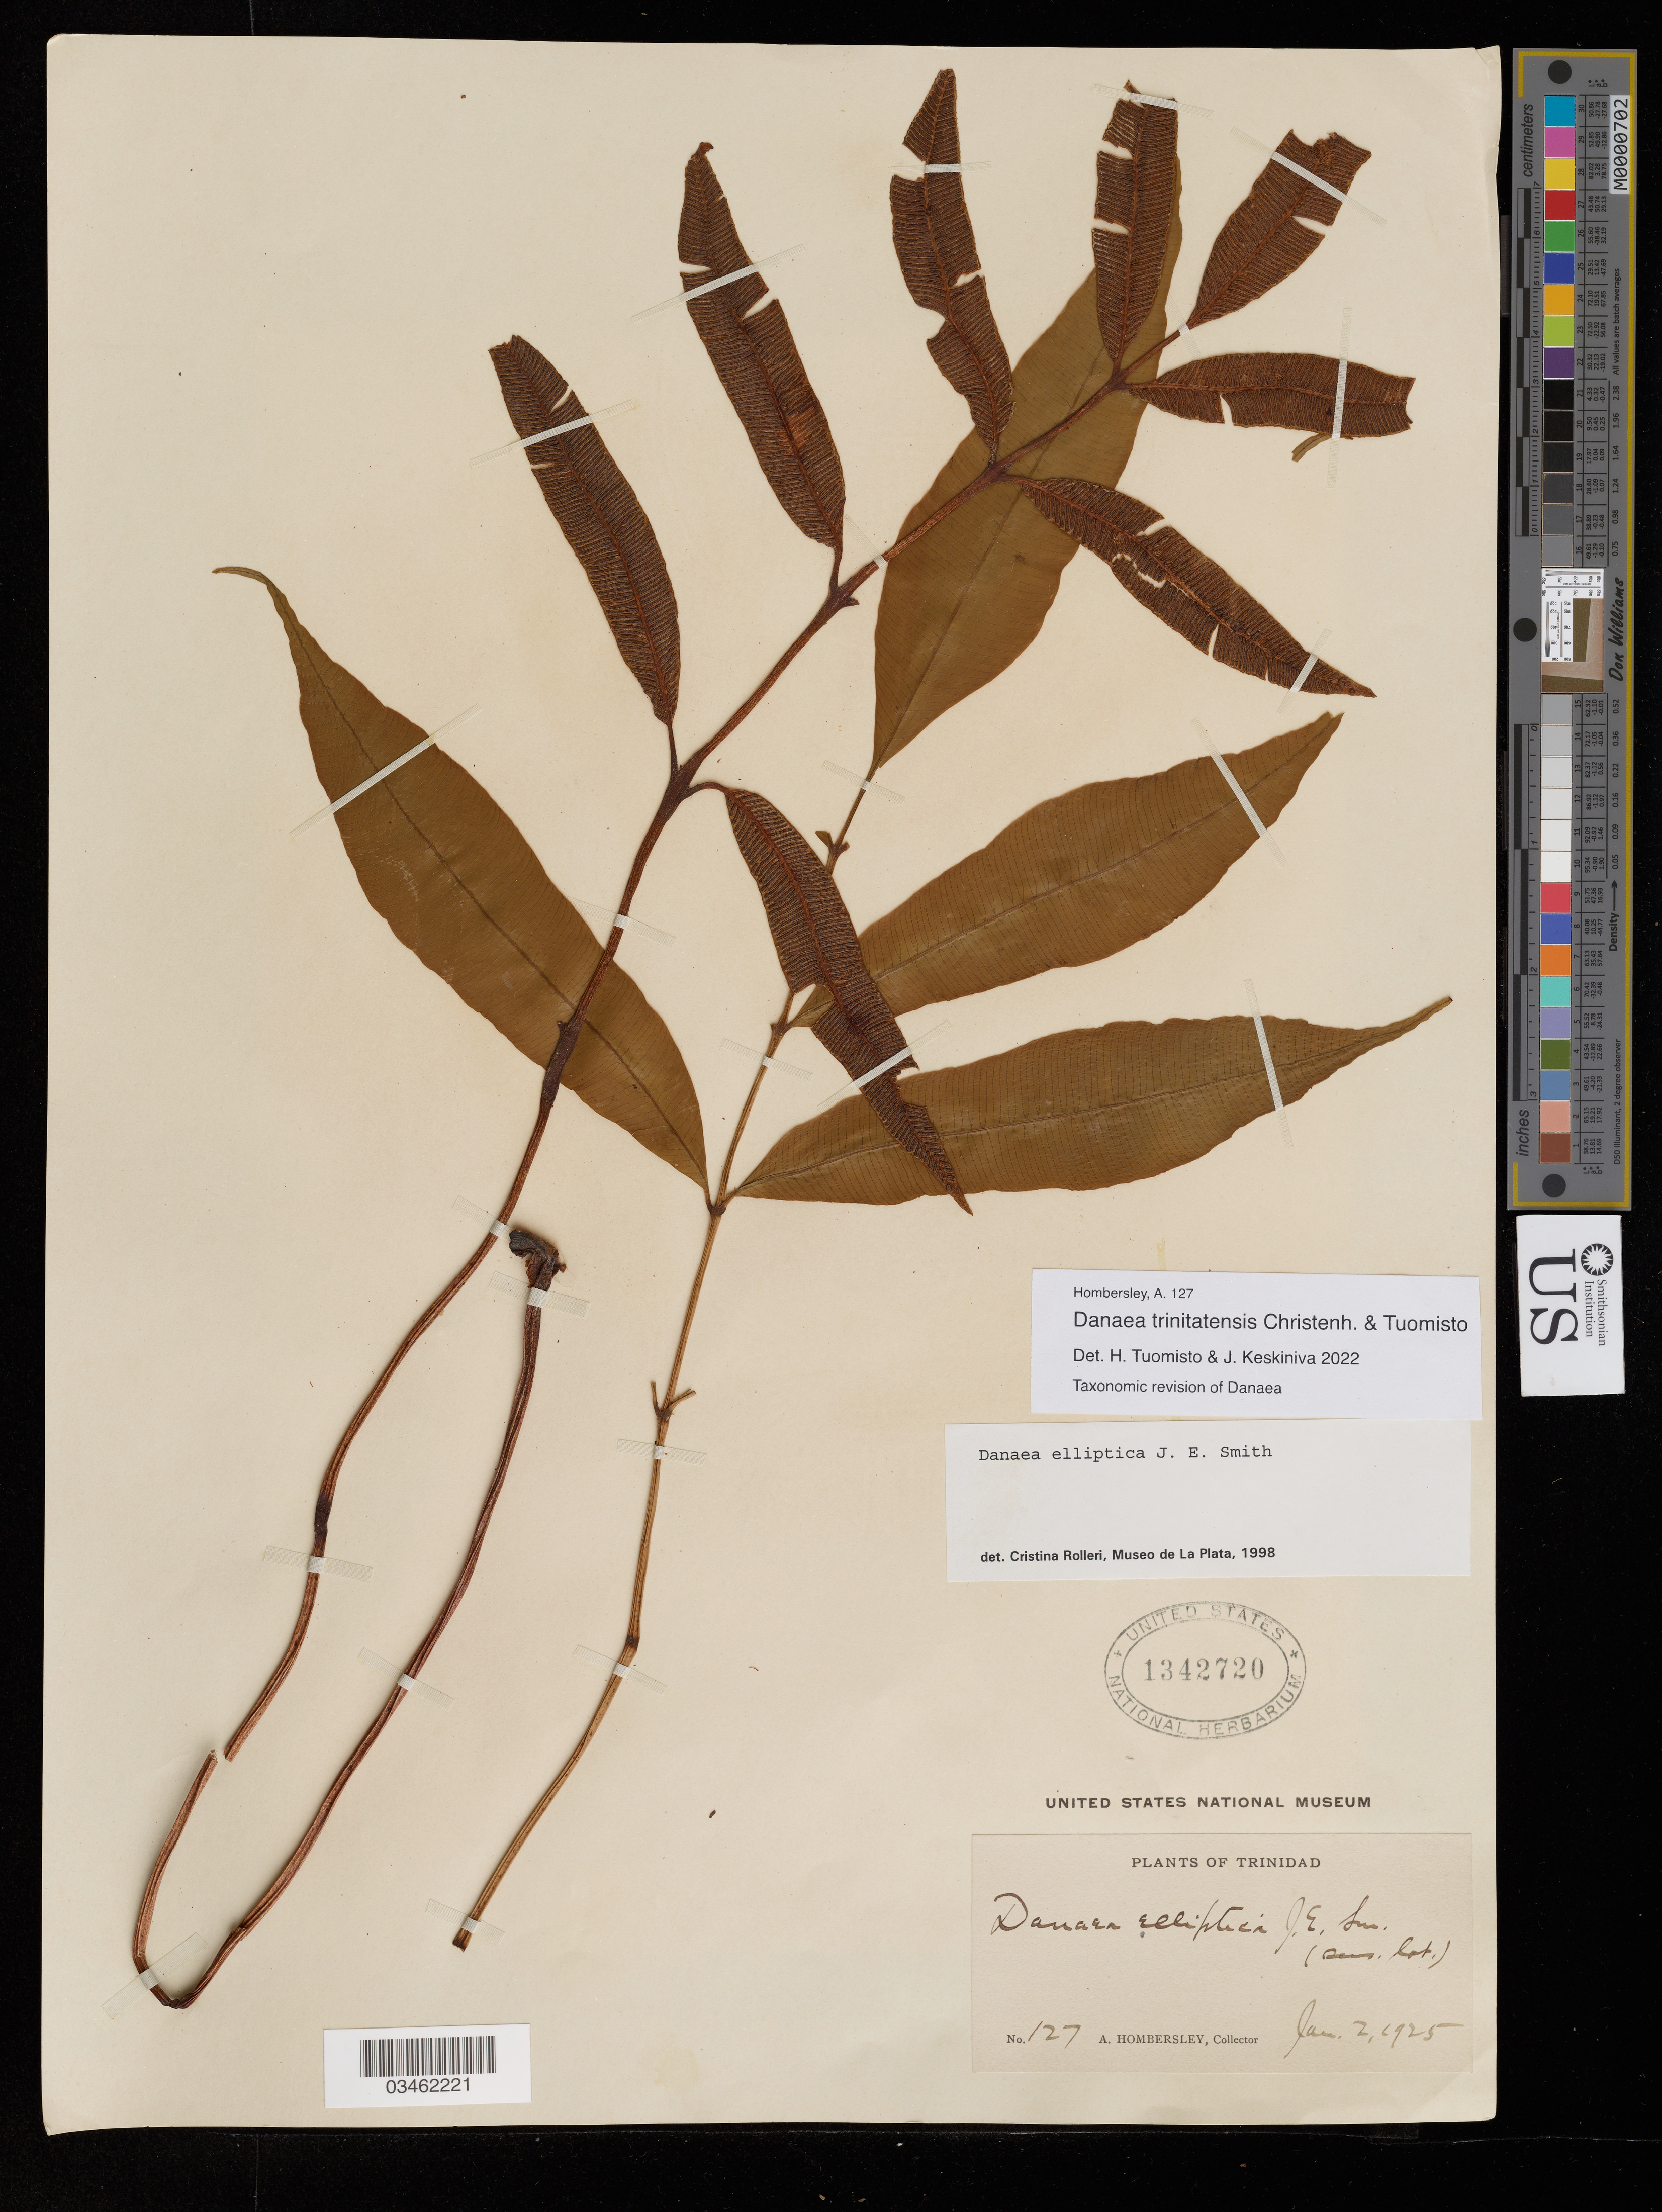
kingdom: Plantae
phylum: Tracheophyta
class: Polypodiopsida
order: Marattiales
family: Marattiaceae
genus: Danaea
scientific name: Danaea trinitatensis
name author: Tuomisto & Keskiniva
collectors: A. Hombersley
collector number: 127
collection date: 1925-01-02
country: Trinidad and Tobago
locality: Trinidad.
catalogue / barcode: US 1342720